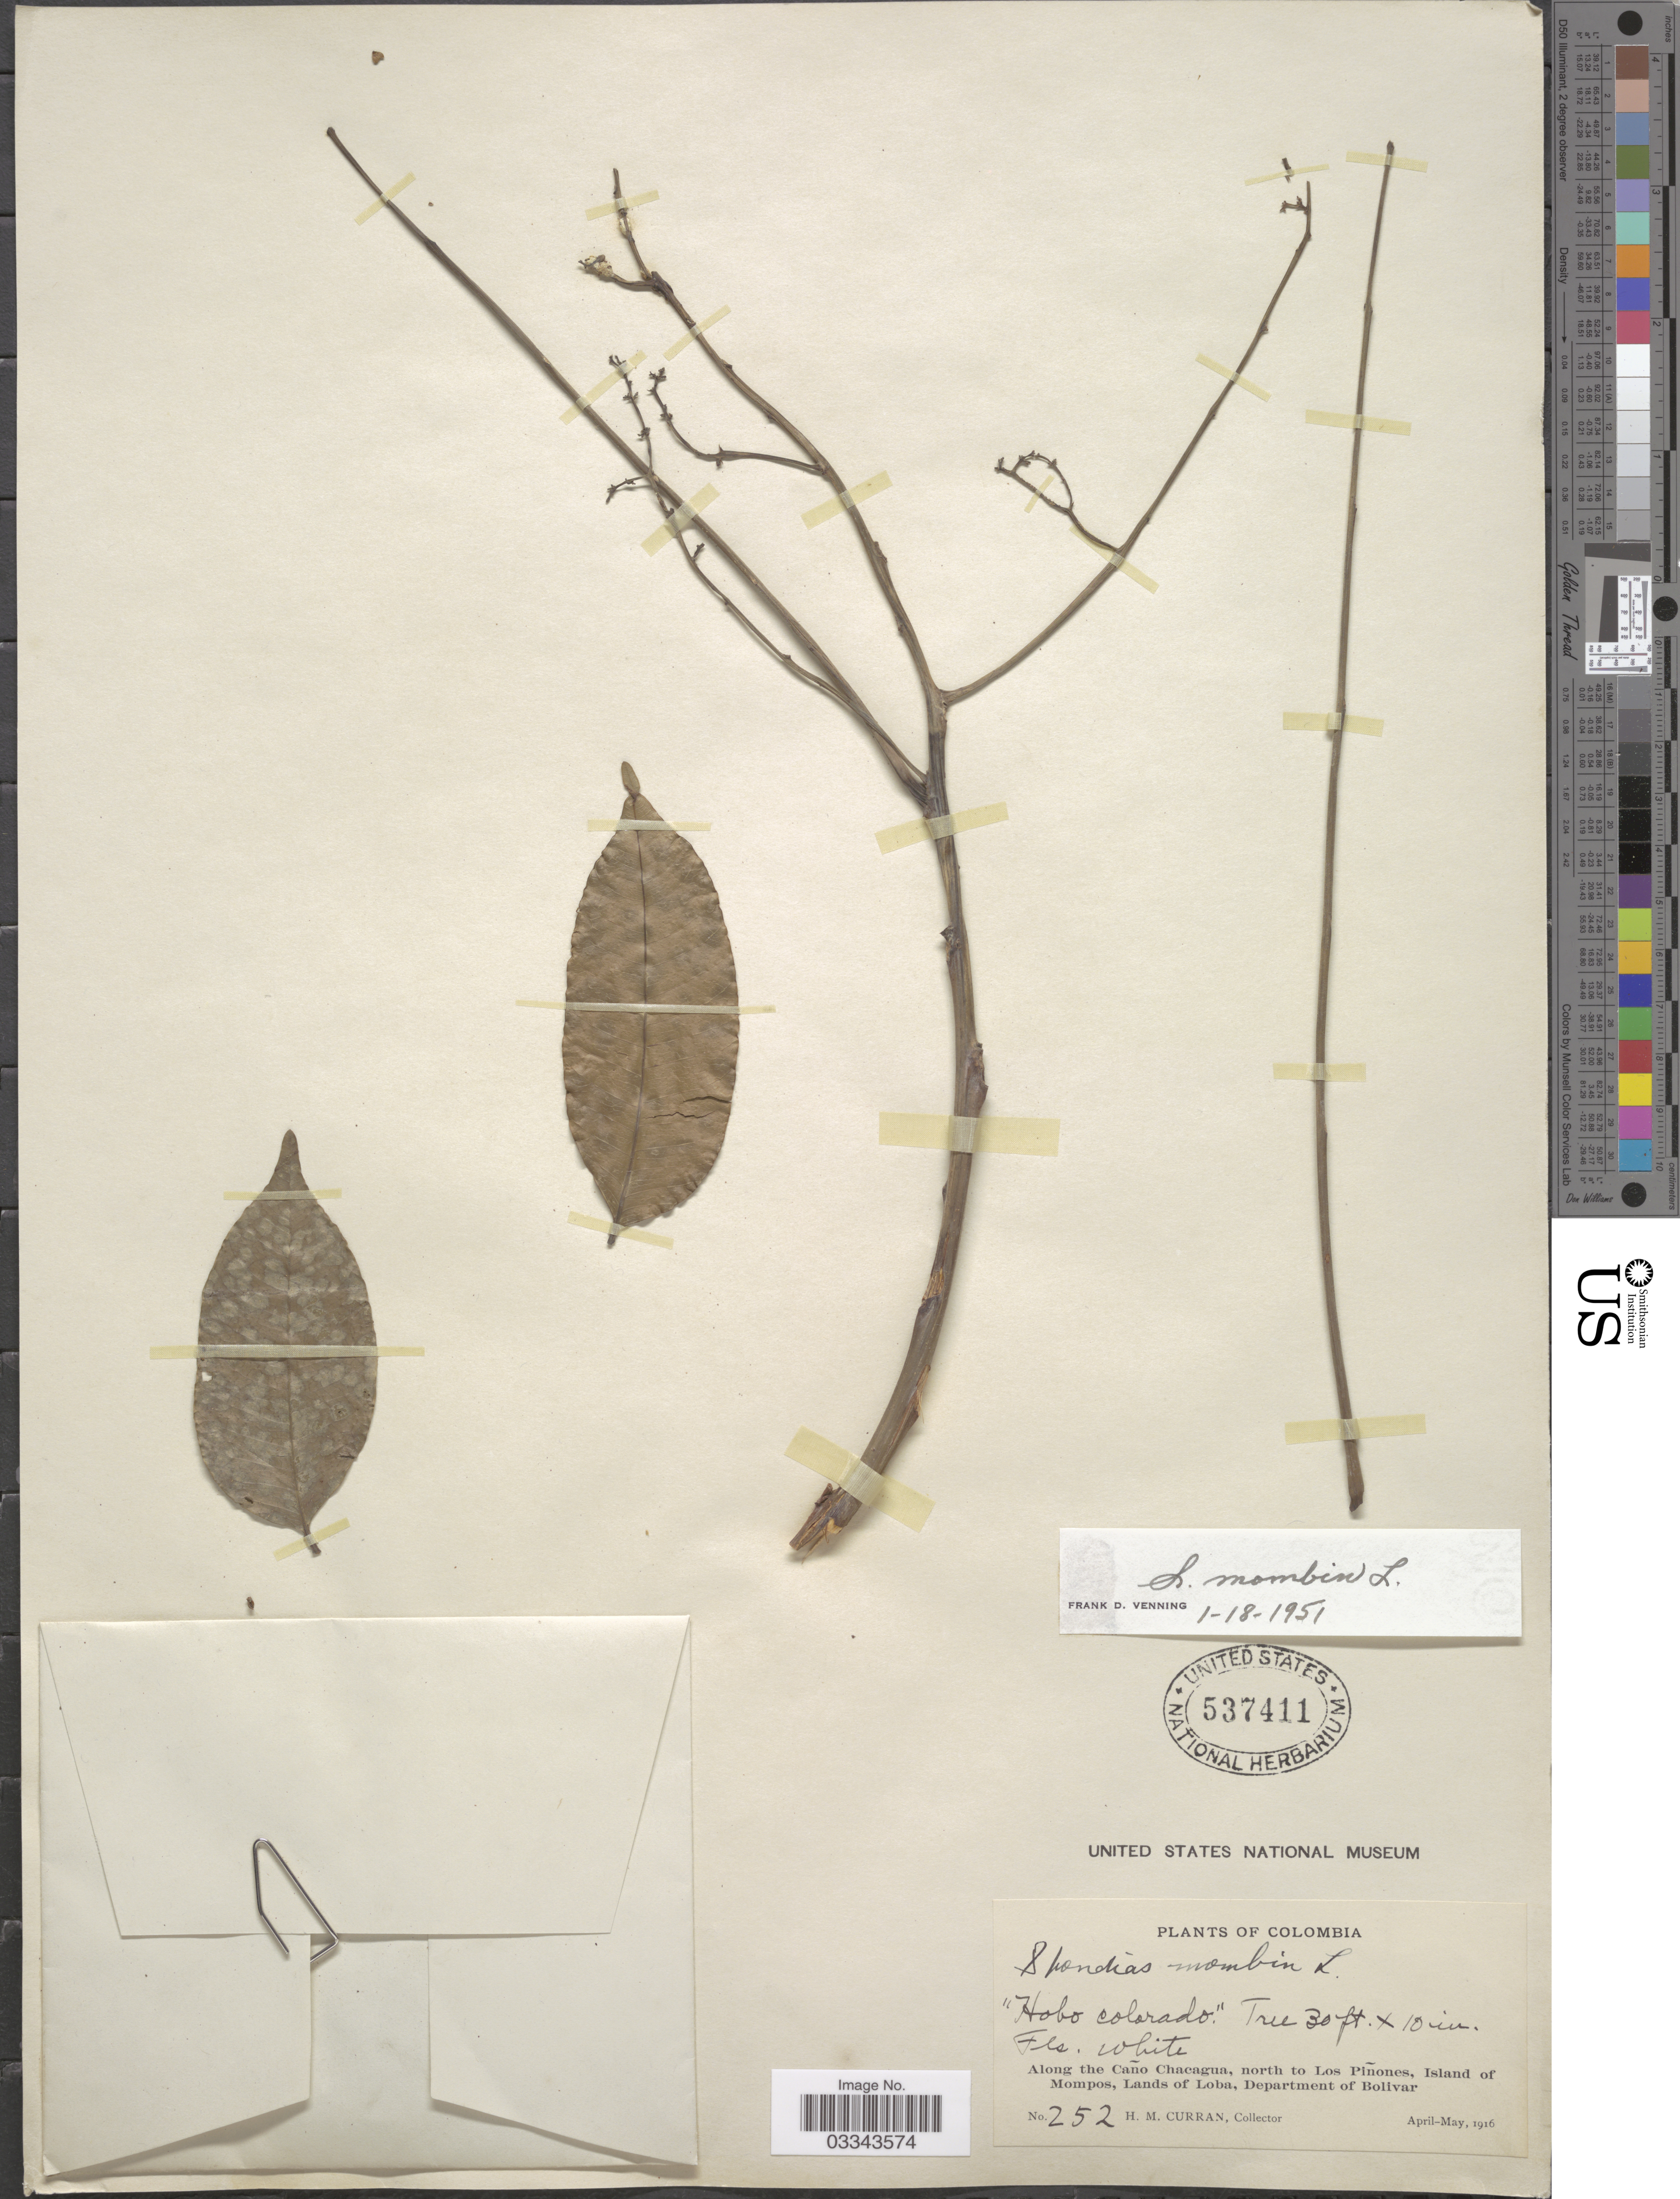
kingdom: Plantae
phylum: Tracheophyta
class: Magnoliopsida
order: Sapindales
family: Anacardiaceae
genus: Spondias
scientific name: Spondias mombin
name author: L.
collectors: H. M. Curran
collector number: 252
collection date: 1916-04/1916-05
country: Colombia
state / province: Bolívar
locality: Along the Caño Chacagua, north of La Piñones, Island of Mompos, Lands of Loba, Department of Bolivar.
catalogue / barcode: US 537411